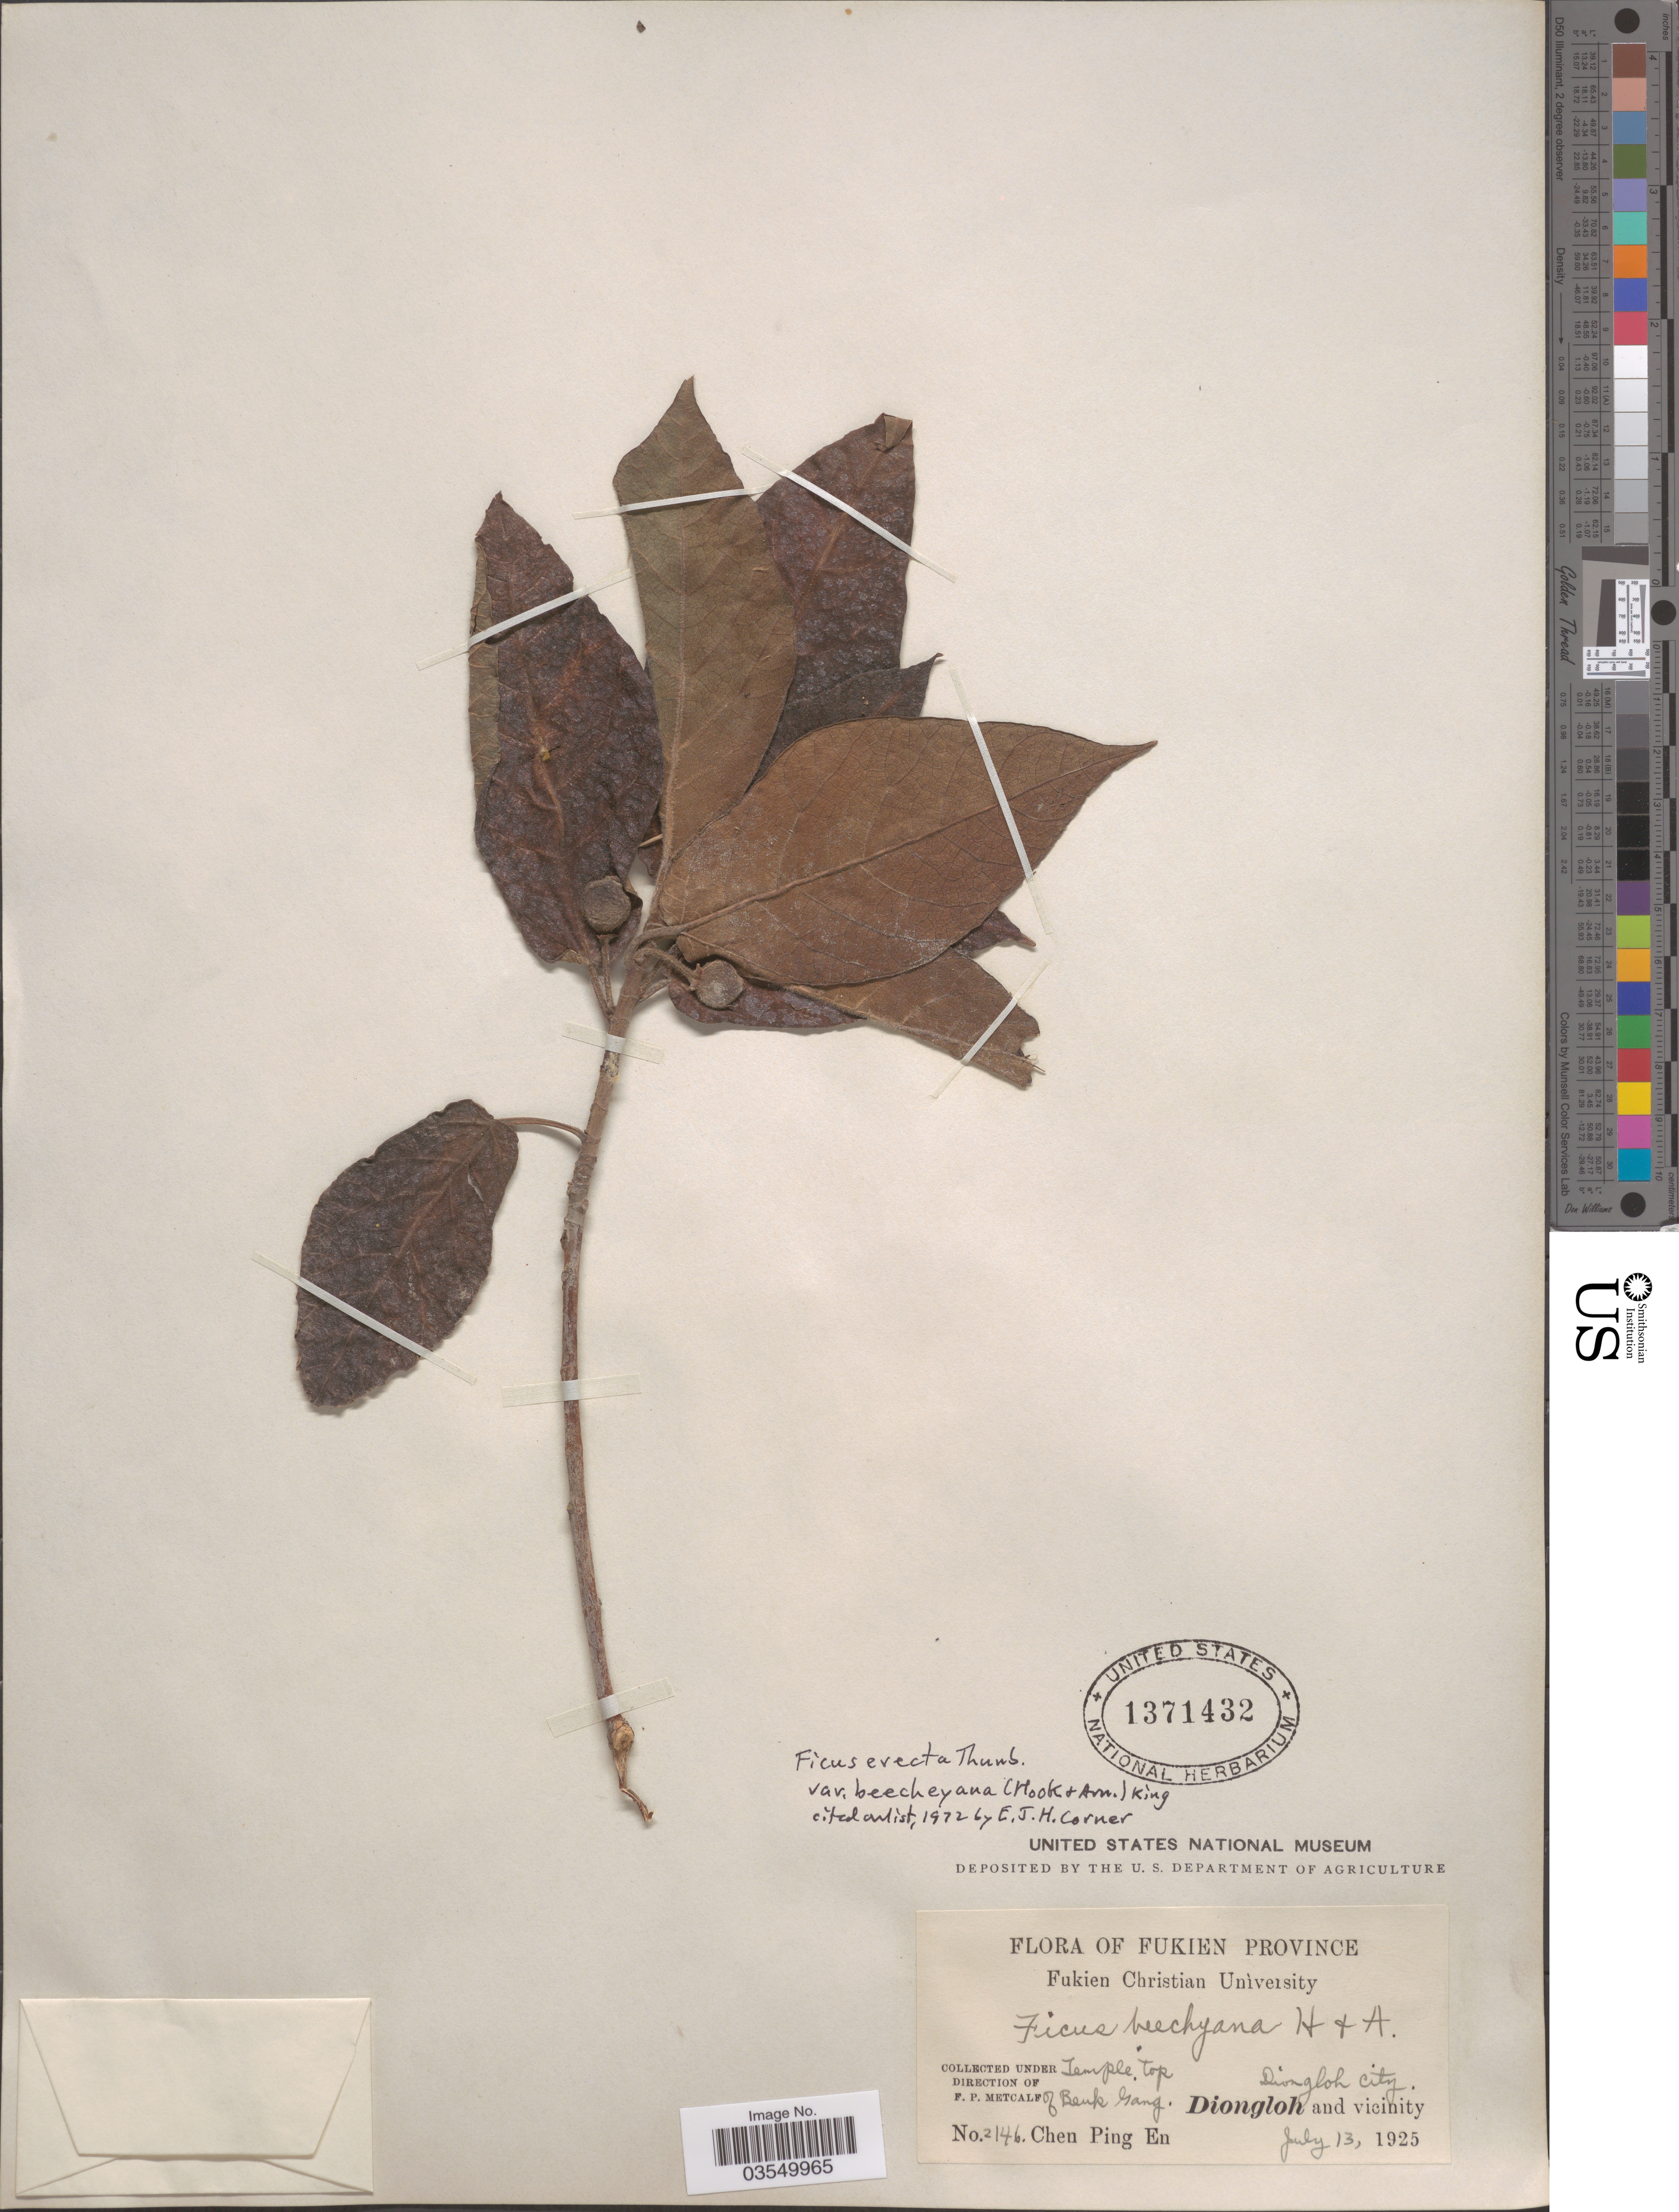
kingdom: Plantae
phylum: Tracheophyta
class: Magnoliopsida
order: Rosales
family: Moraceae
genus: Ficus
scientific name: Ficus erecta var. beecheyana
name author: (Hook. & Arn.) King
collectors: F. Metcalf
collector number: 2146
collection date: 1925-07-13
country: China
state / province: Fujian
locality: Fukien Province. Diongloh City and vicinity. Chen Ping En.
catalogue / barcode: US 1371432